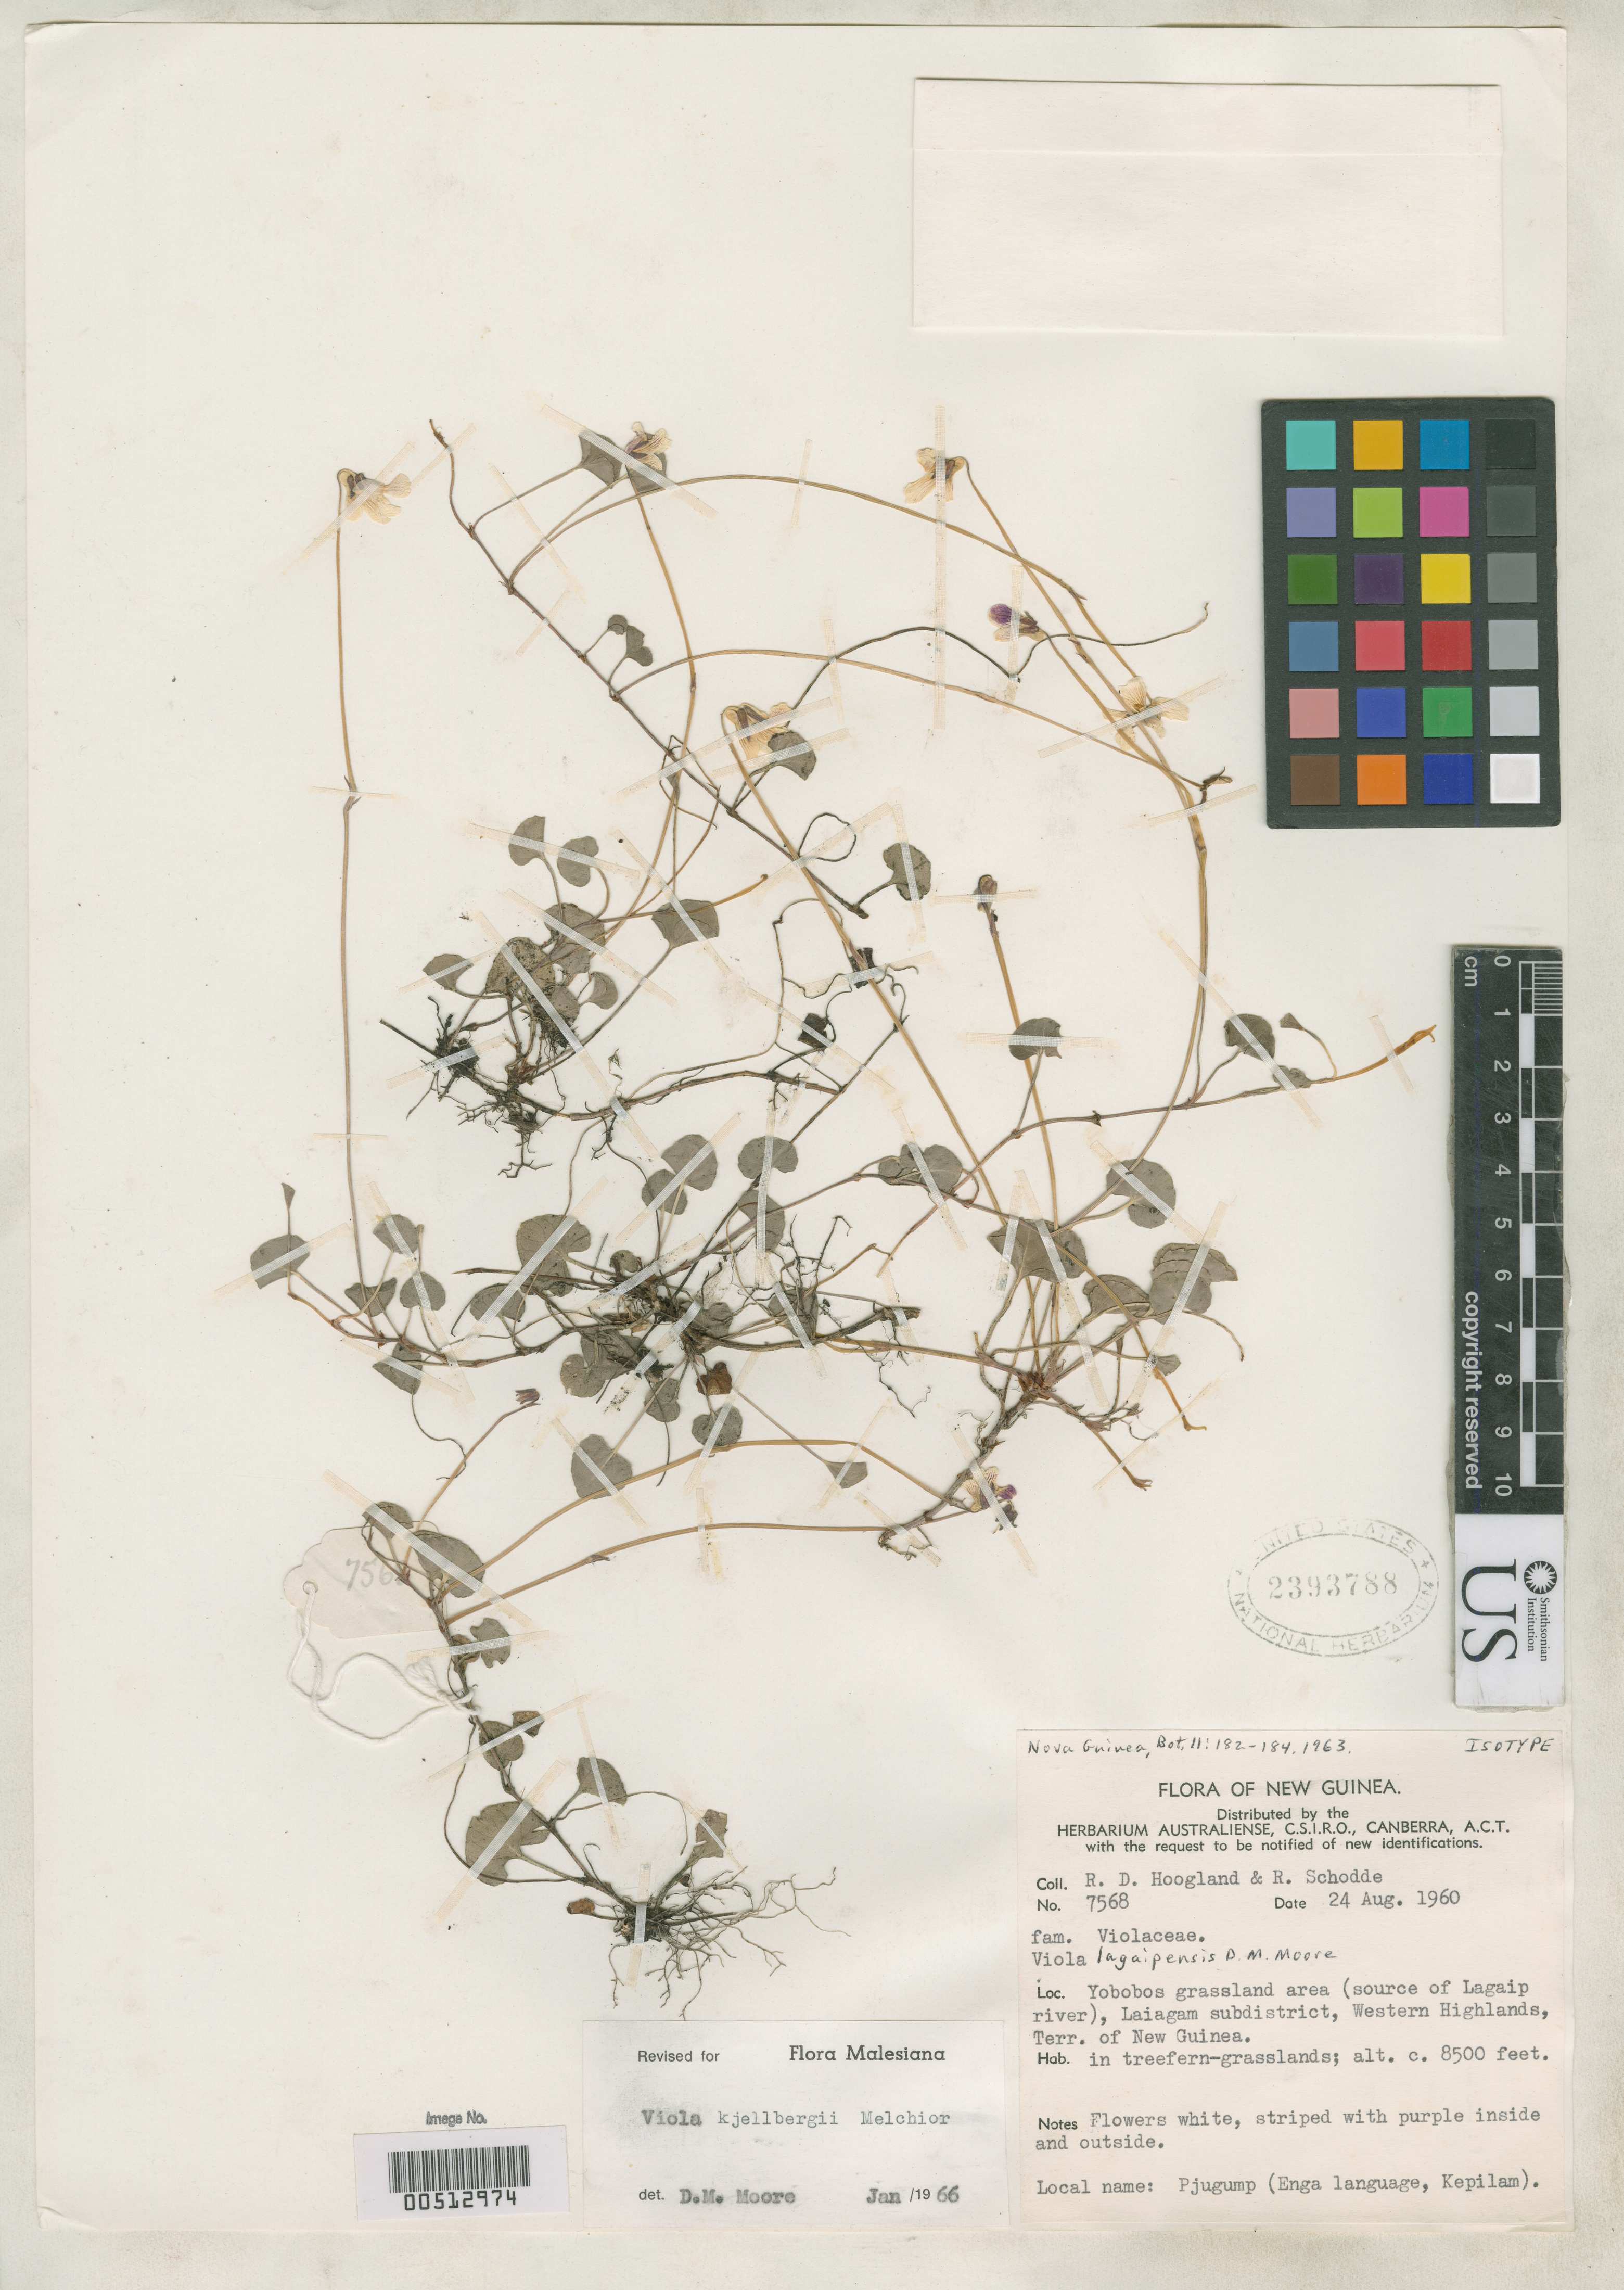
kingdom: Plantae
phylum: Tracheophyta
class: Magnoliopsida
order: Malpighiales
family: Violaceae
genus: Viola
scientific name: Viola lagaipensis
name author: D.M. Moore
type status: Isotype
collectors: R. D. Hoogland & R. Schodde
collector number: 7568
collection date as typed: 24 Aug 1960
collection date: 1960-08-24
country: Papua New Guinea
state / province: Enga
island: New Guinea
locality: Laiaigam subdist., Yoboboos.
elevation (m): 2591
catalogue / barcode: US 2393788